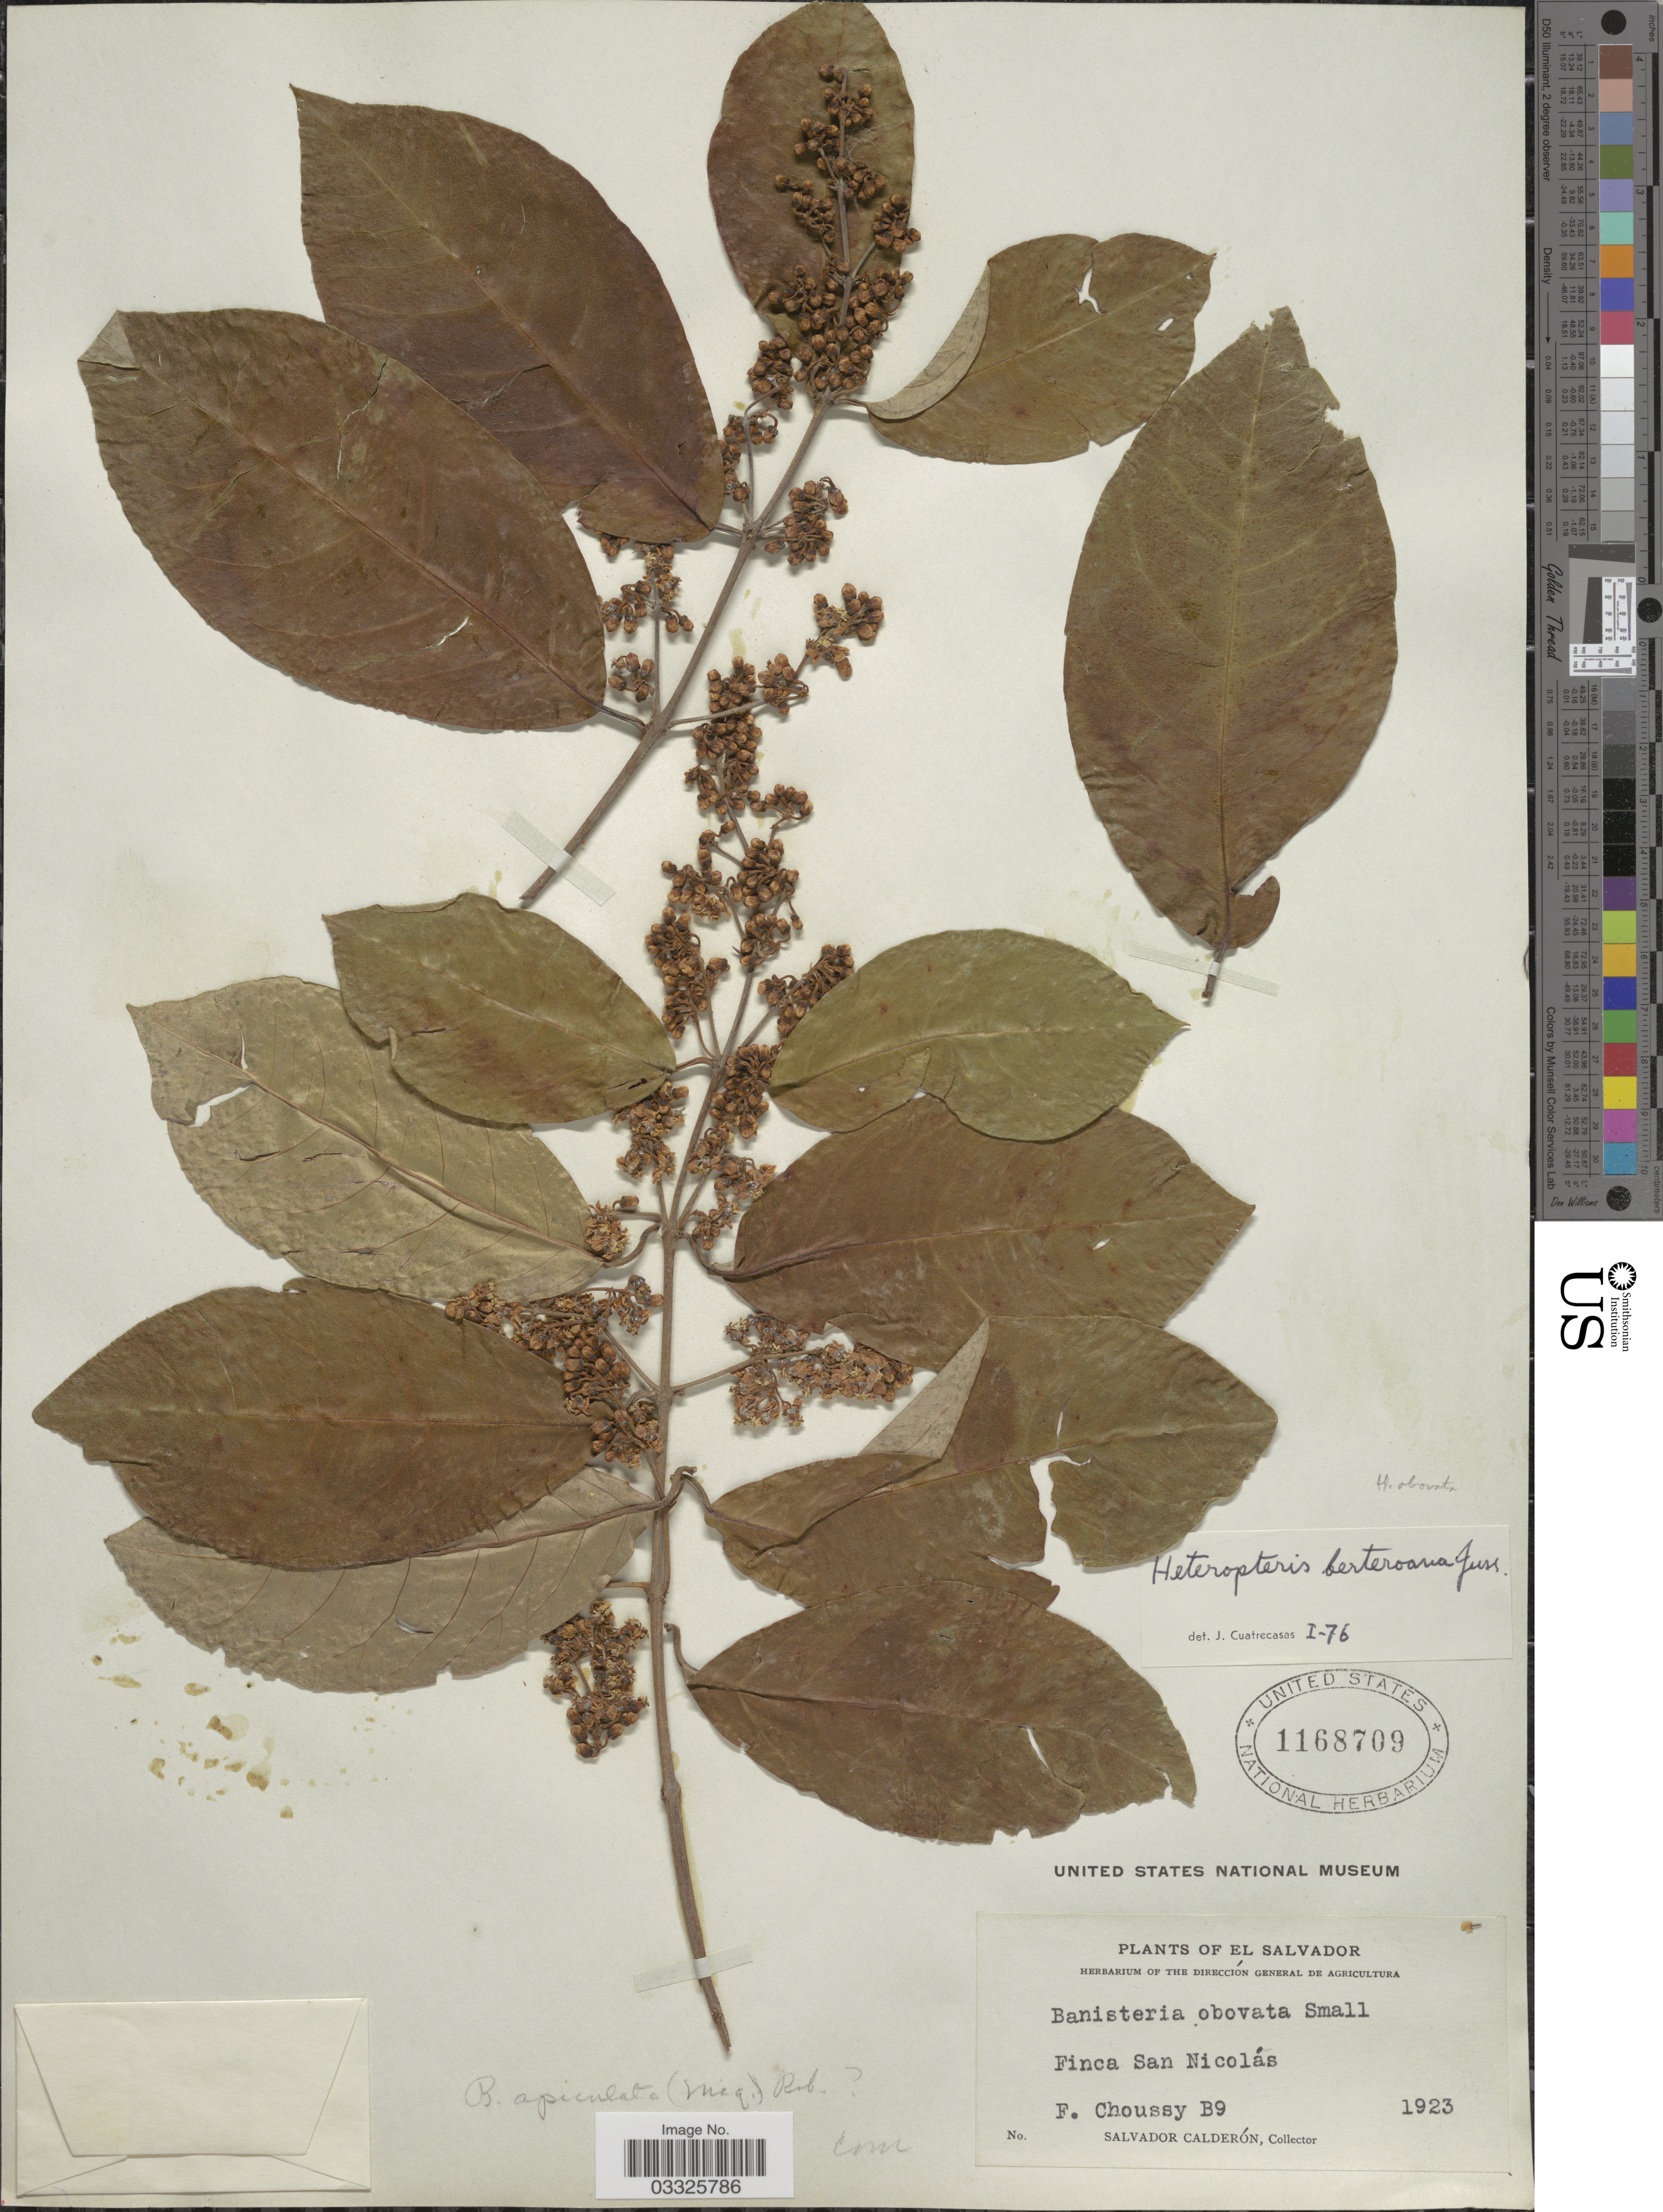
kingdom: Plantae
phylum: Tracheophyta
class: Magnoliopsida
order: Malpighiales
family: Malpighiaceae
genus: Heteropterys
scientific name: Heteropterys obovata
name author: (Small) Cuatrec. & Croat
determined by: Strong, Mark T., (BOT), Smithsonian Institution - National Museum of Natural History (UNITED STATES)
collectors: F. Choussy & S. Calderón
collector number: B9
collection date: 1923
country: El Salvador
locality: Finca San Nicolás.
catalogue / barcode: US 1168709